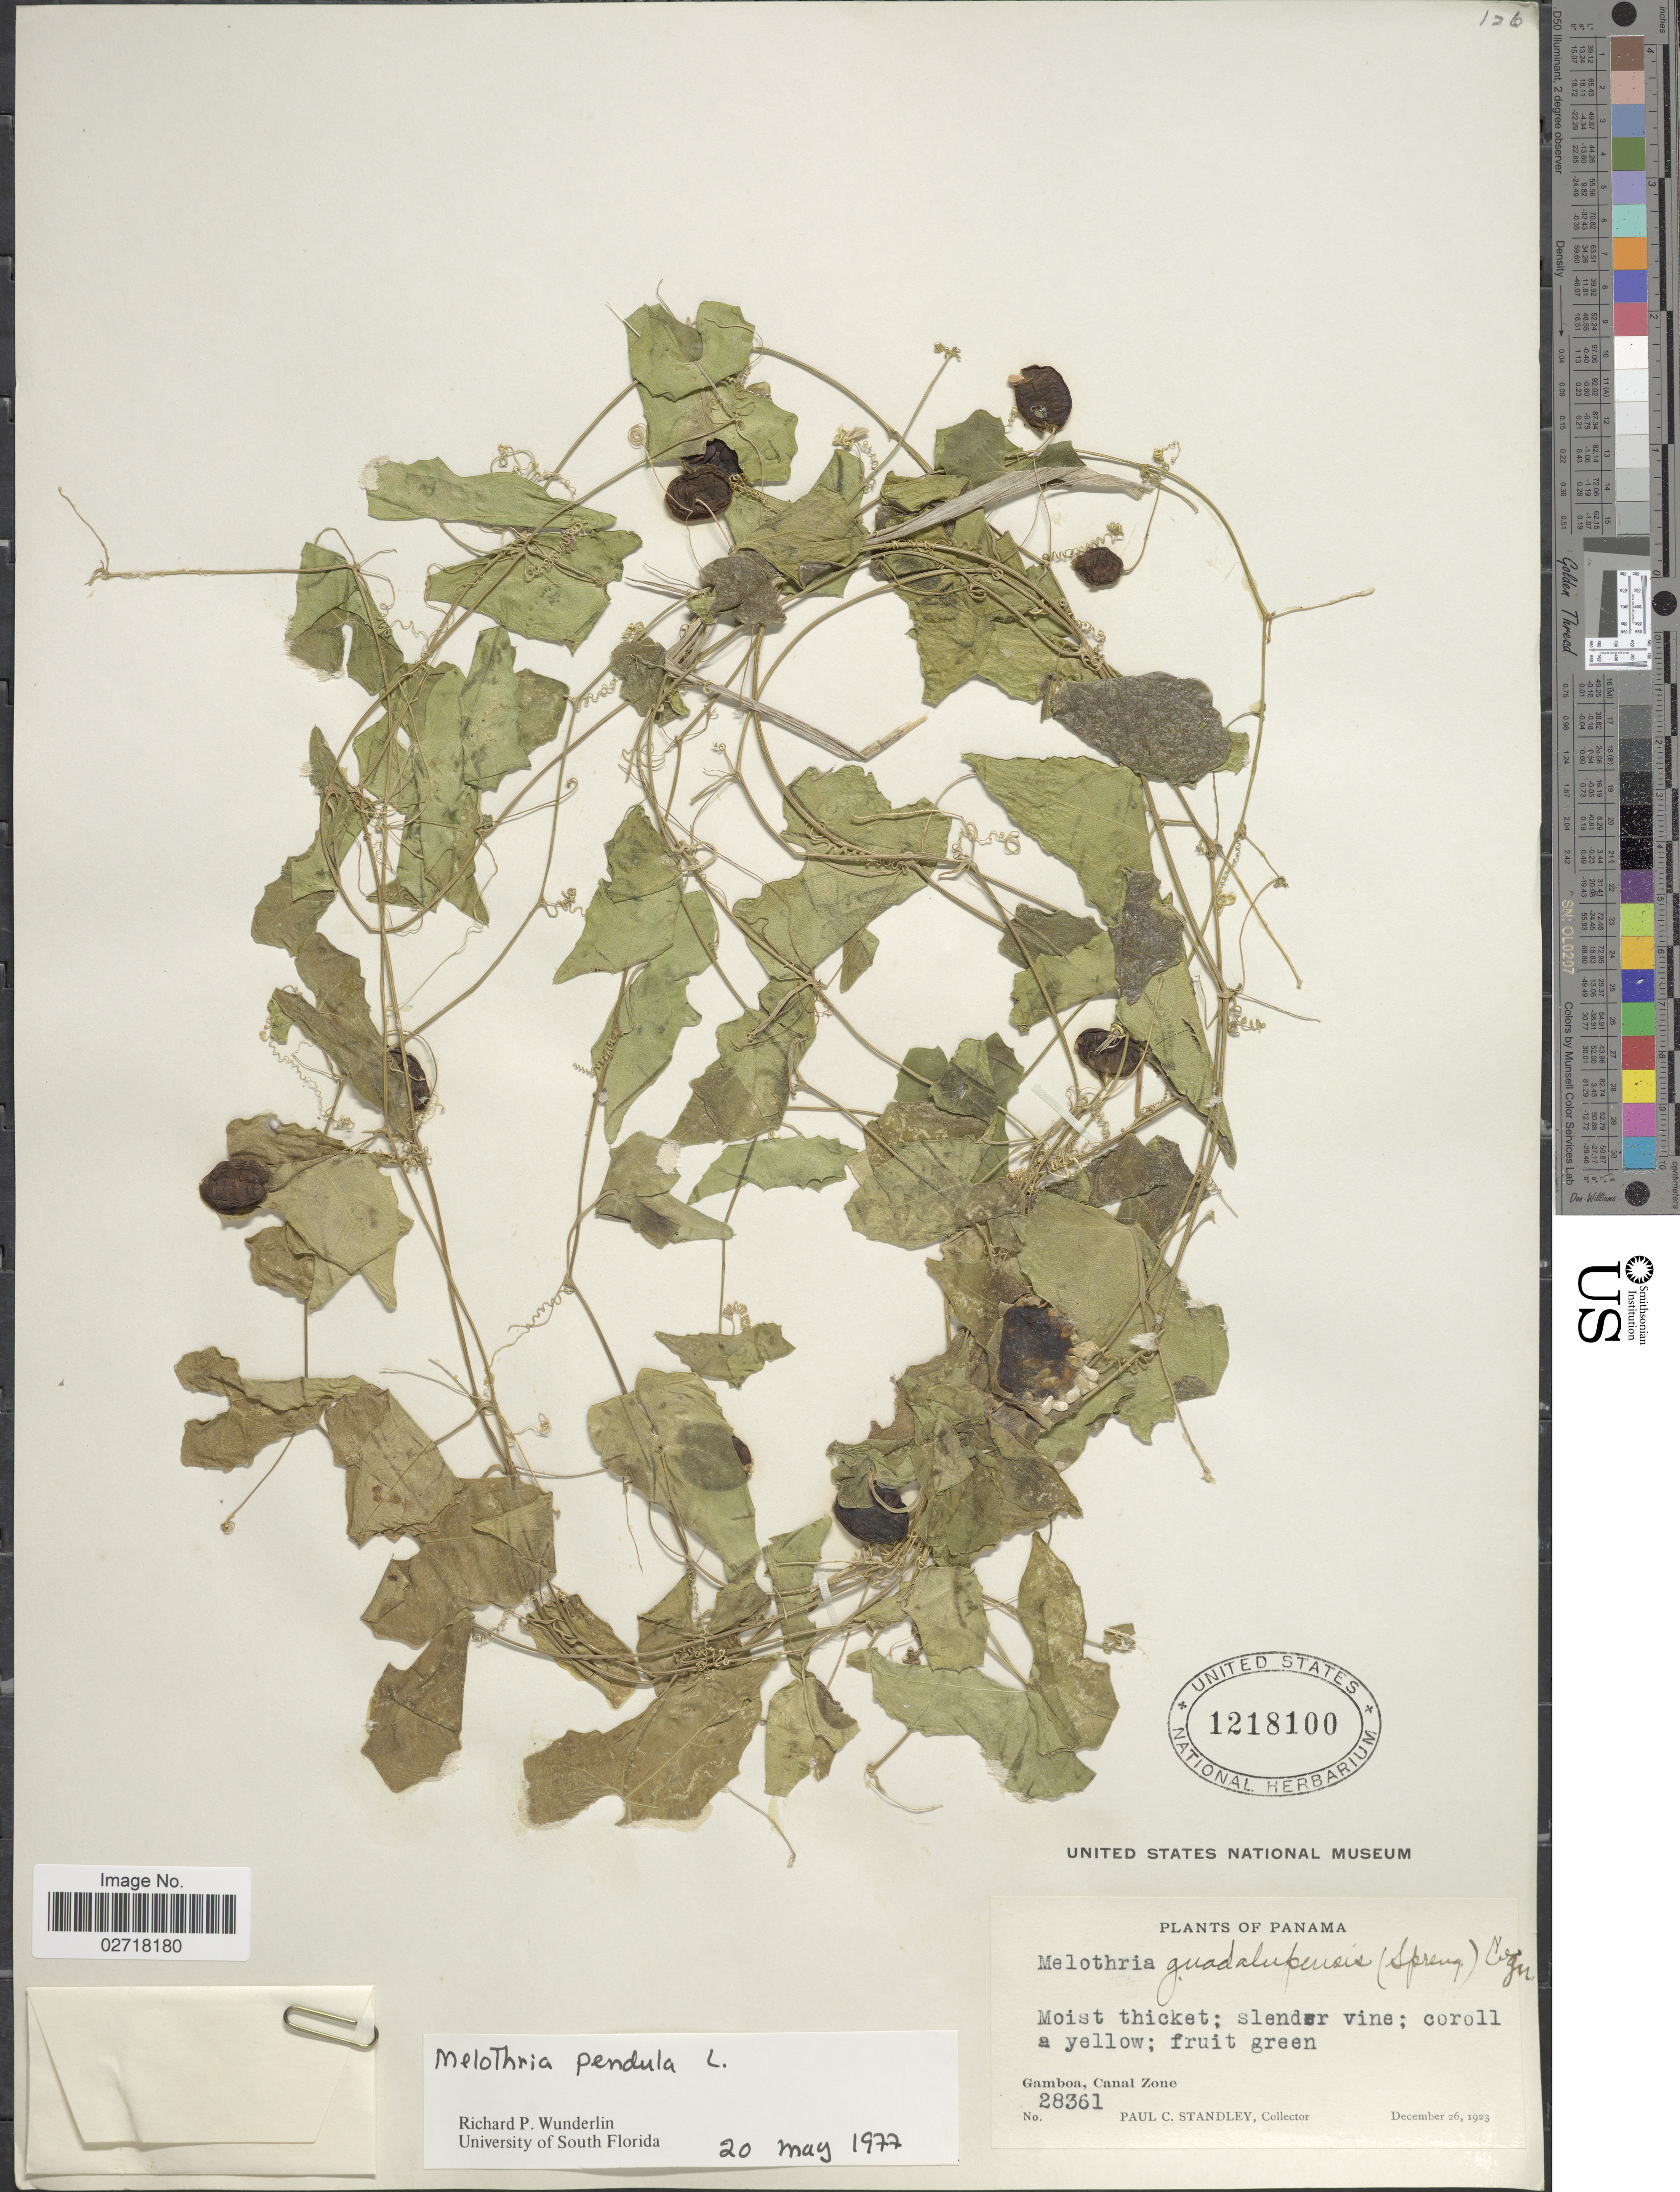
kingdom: Plantae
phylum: Tracheophyta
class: Magnoliopsida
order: Cucurbitales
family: Cucurbitaceae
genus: Melothria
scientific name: Melothria pendula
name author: L.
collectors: P. C. Standley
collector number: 28361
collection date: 1923-12-26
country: Panama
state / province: Colón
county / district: Canal Zone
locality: Gamboa, Canal Zone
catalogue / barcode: US 1218100